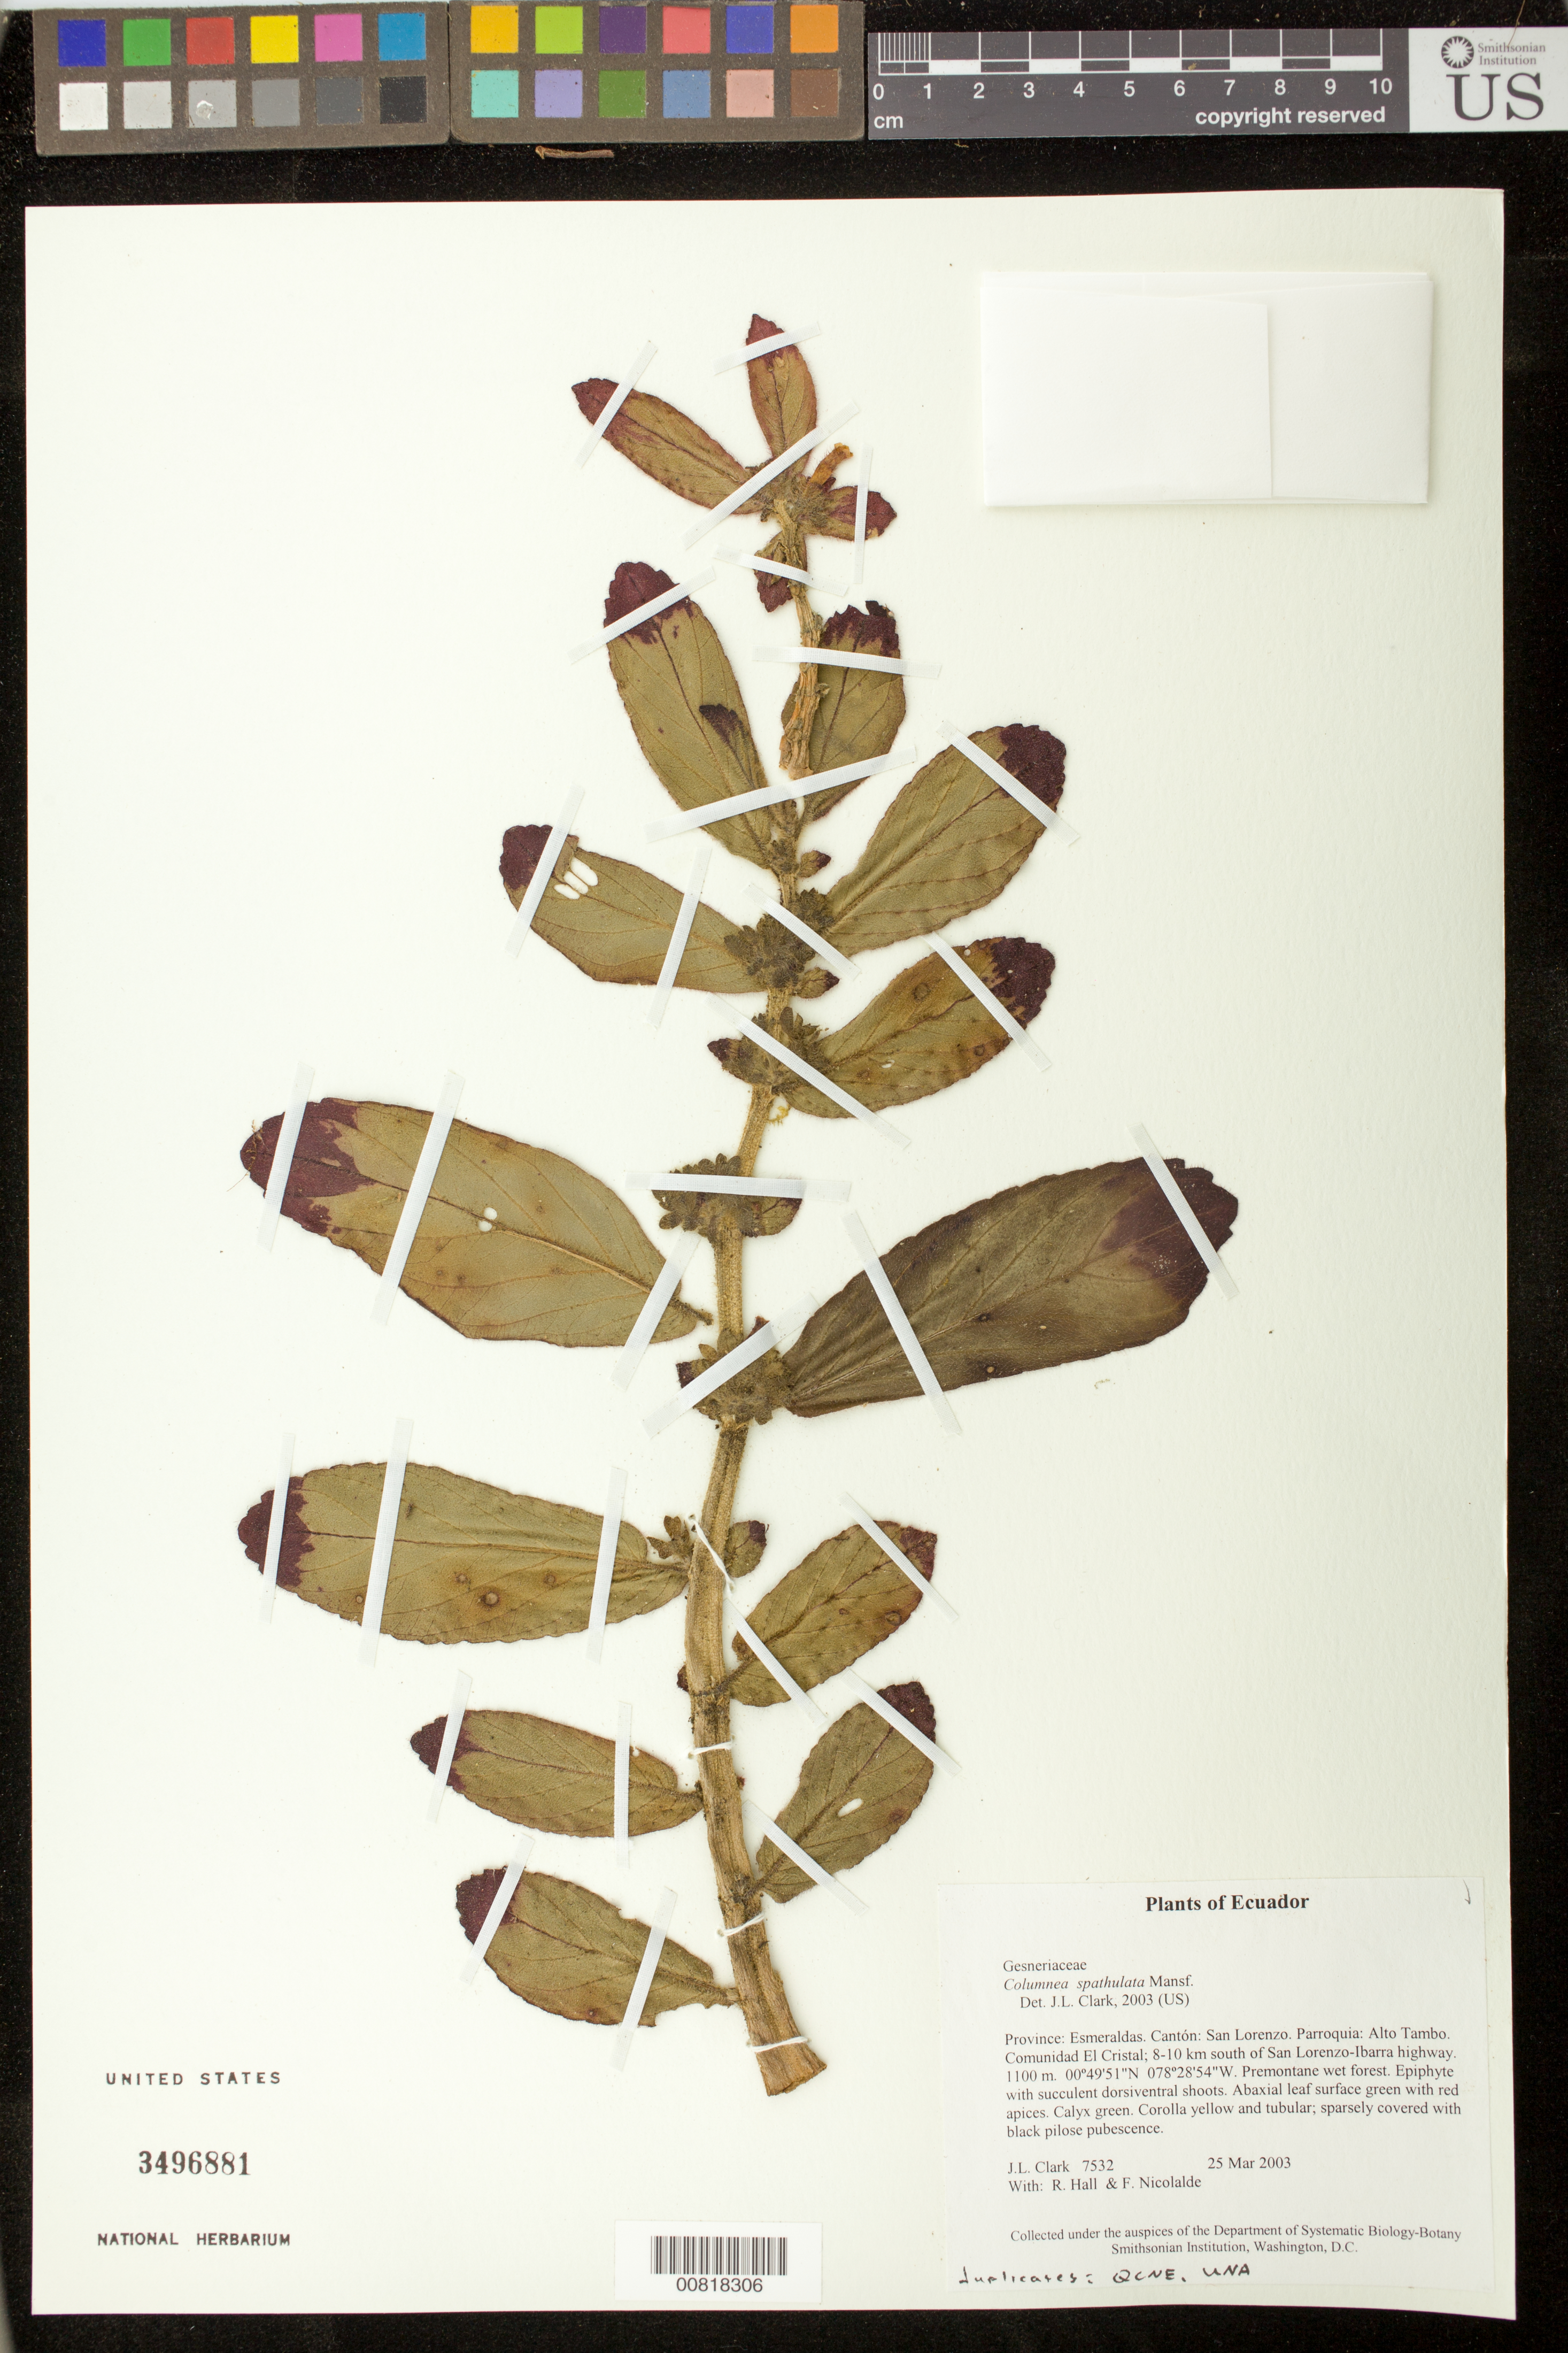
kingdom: Plantae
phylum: Tracheophyta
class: Magnoliopsida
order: Lamiales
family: Gesneriaceae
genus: Columnea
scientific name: Columnea spathulata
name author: Mansf.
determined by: Clark, J. L., (SEL), The Marie Selby Botanical Garden (UNITED STATES)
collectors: J. L. Clark, R. Hall & F. Nicolalde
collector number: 7532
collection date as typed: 25 Mar 2003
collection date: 2003-03-25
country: Ecuador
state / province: Esmeraldas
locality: San Lorenzo. Parroquia: Alto Tambo. Comunidad El Cristal; 8-10 km south of San Lorenzo-Ibarra highway.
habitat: Premontane wet forest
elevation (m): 1100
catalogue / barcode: US 3496881